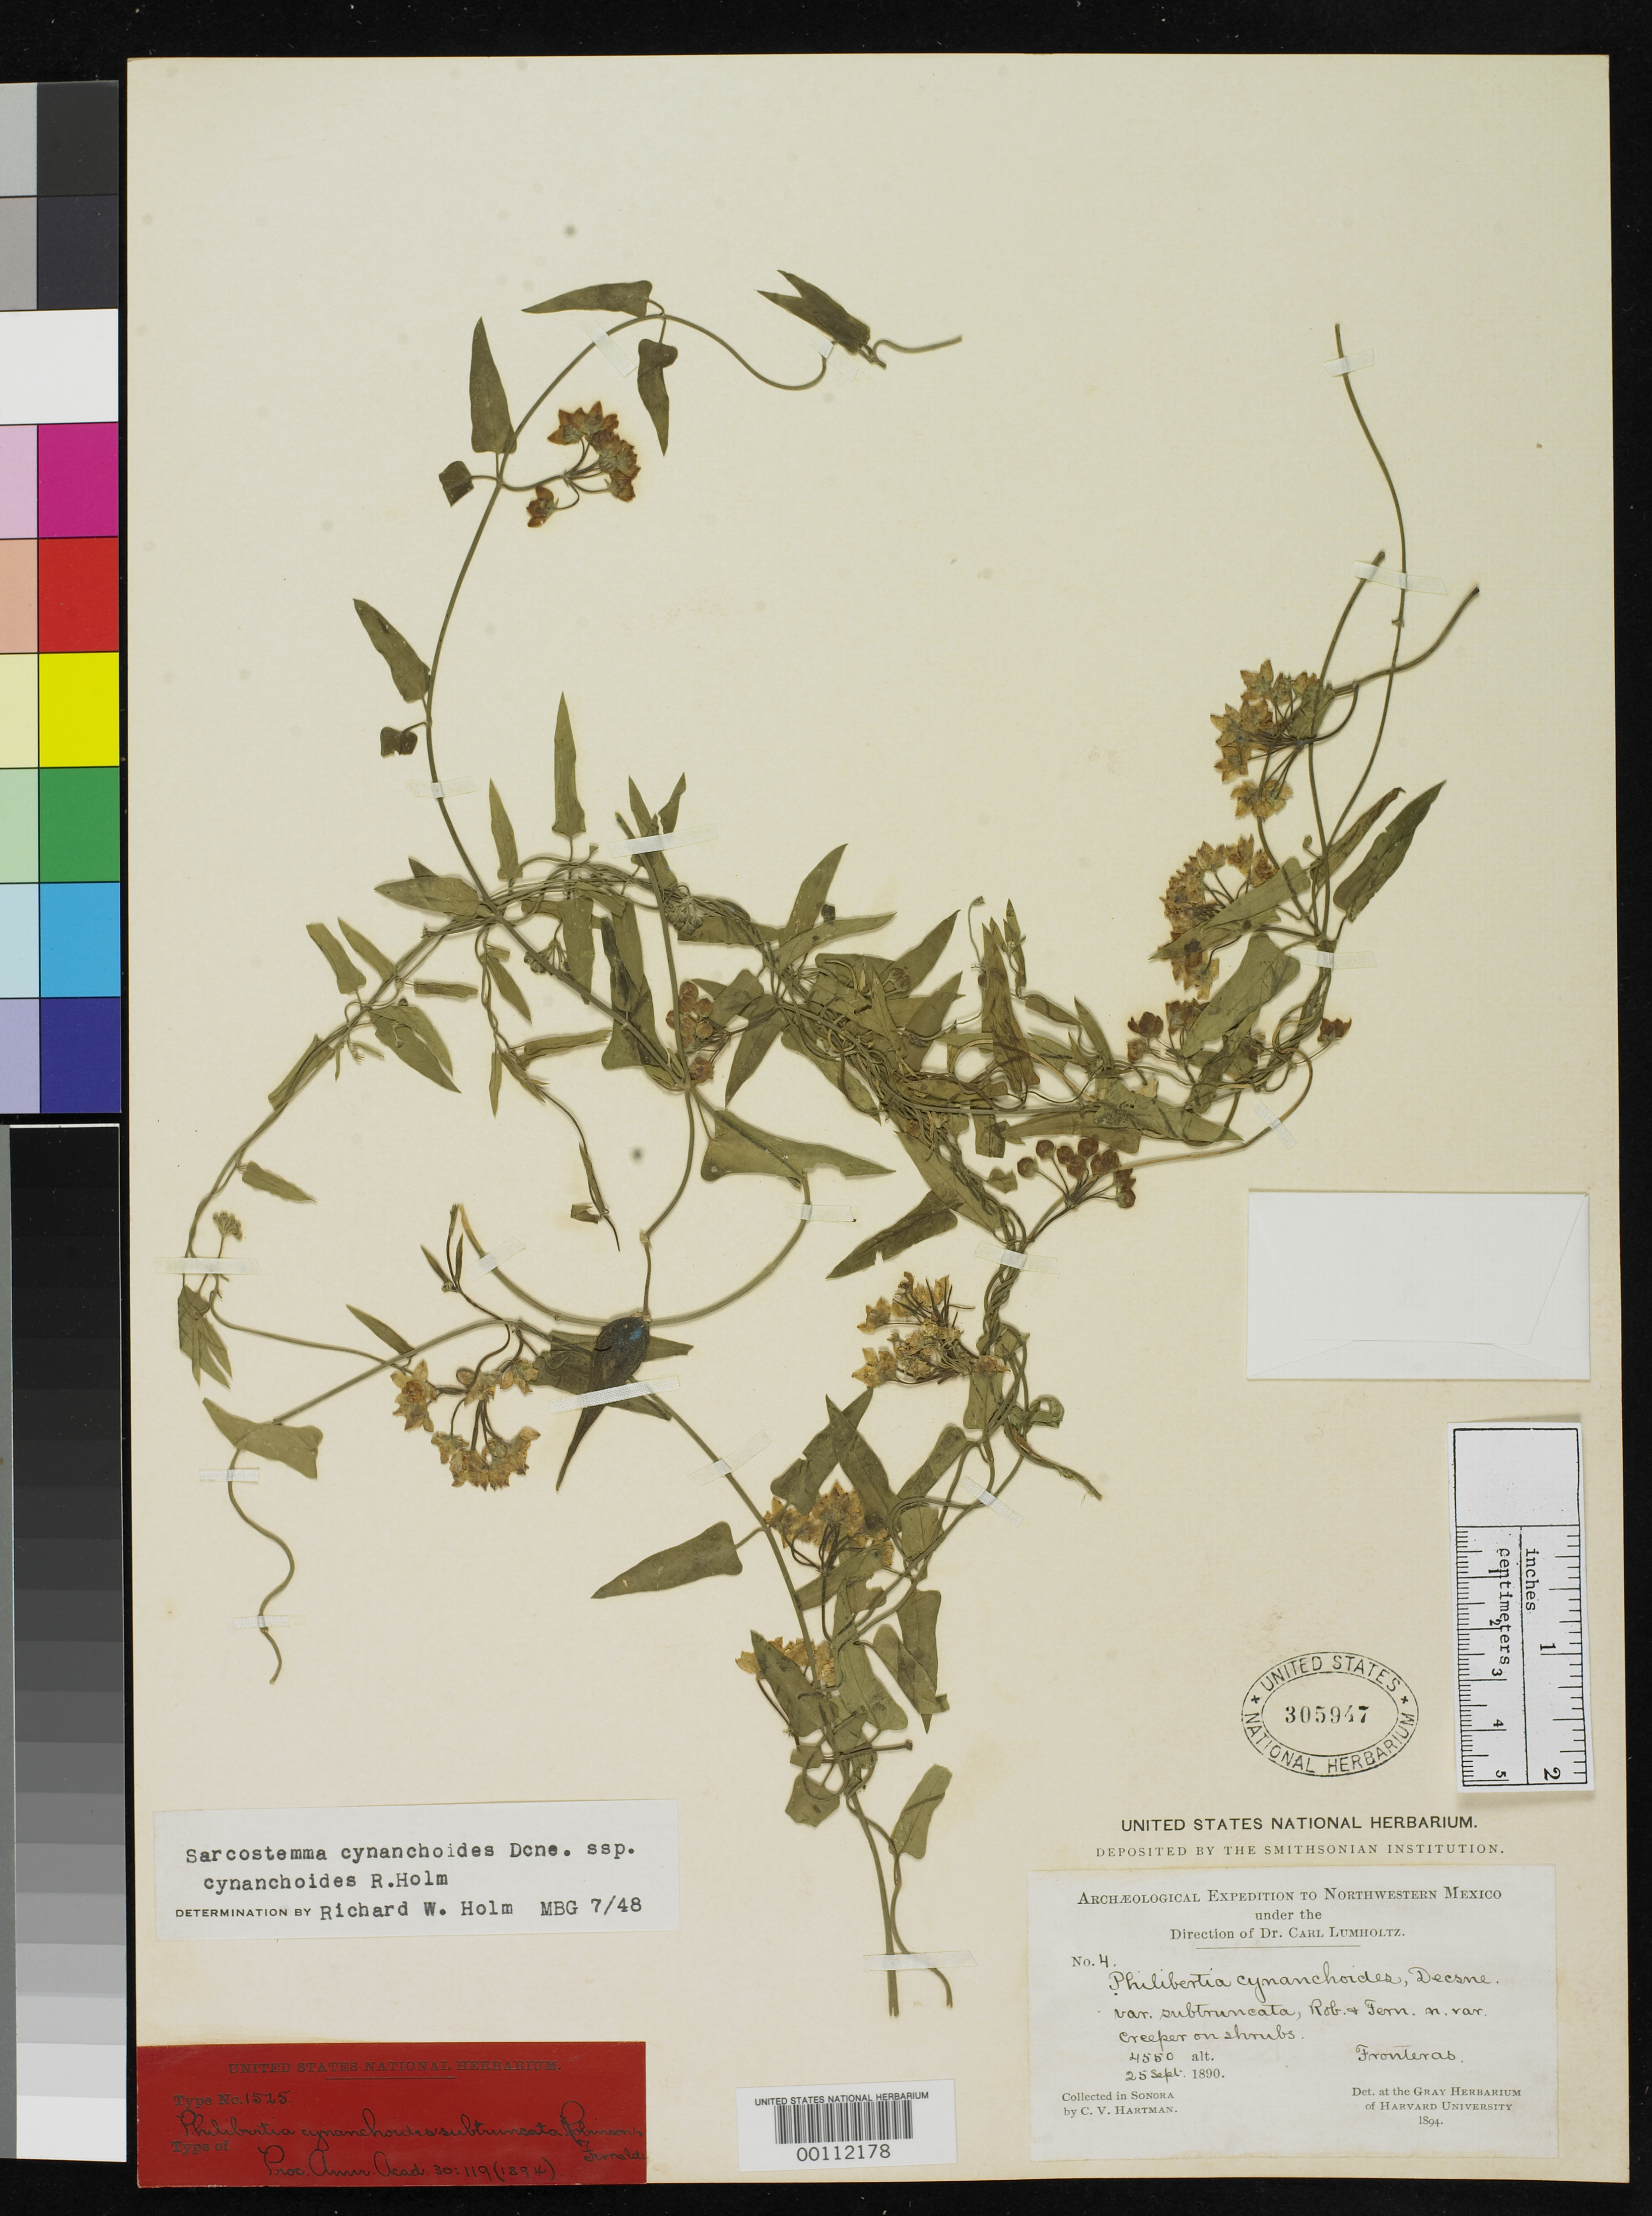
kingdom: Plantae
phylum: Tracheophyta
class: Magnoliopsida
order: Gentianales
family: Apocynaceae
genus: Philibertia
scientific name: Philibertia cynanchoides var. subtruncata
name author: B.L. Rob. & Fernald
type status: Isotype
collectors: C. V. Hartman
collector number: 4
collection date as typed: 25 Sep 1890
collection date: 1890-09-25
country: Mexico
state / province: Sonora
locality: Fronteras.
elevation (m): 1387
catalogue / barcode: US 305947